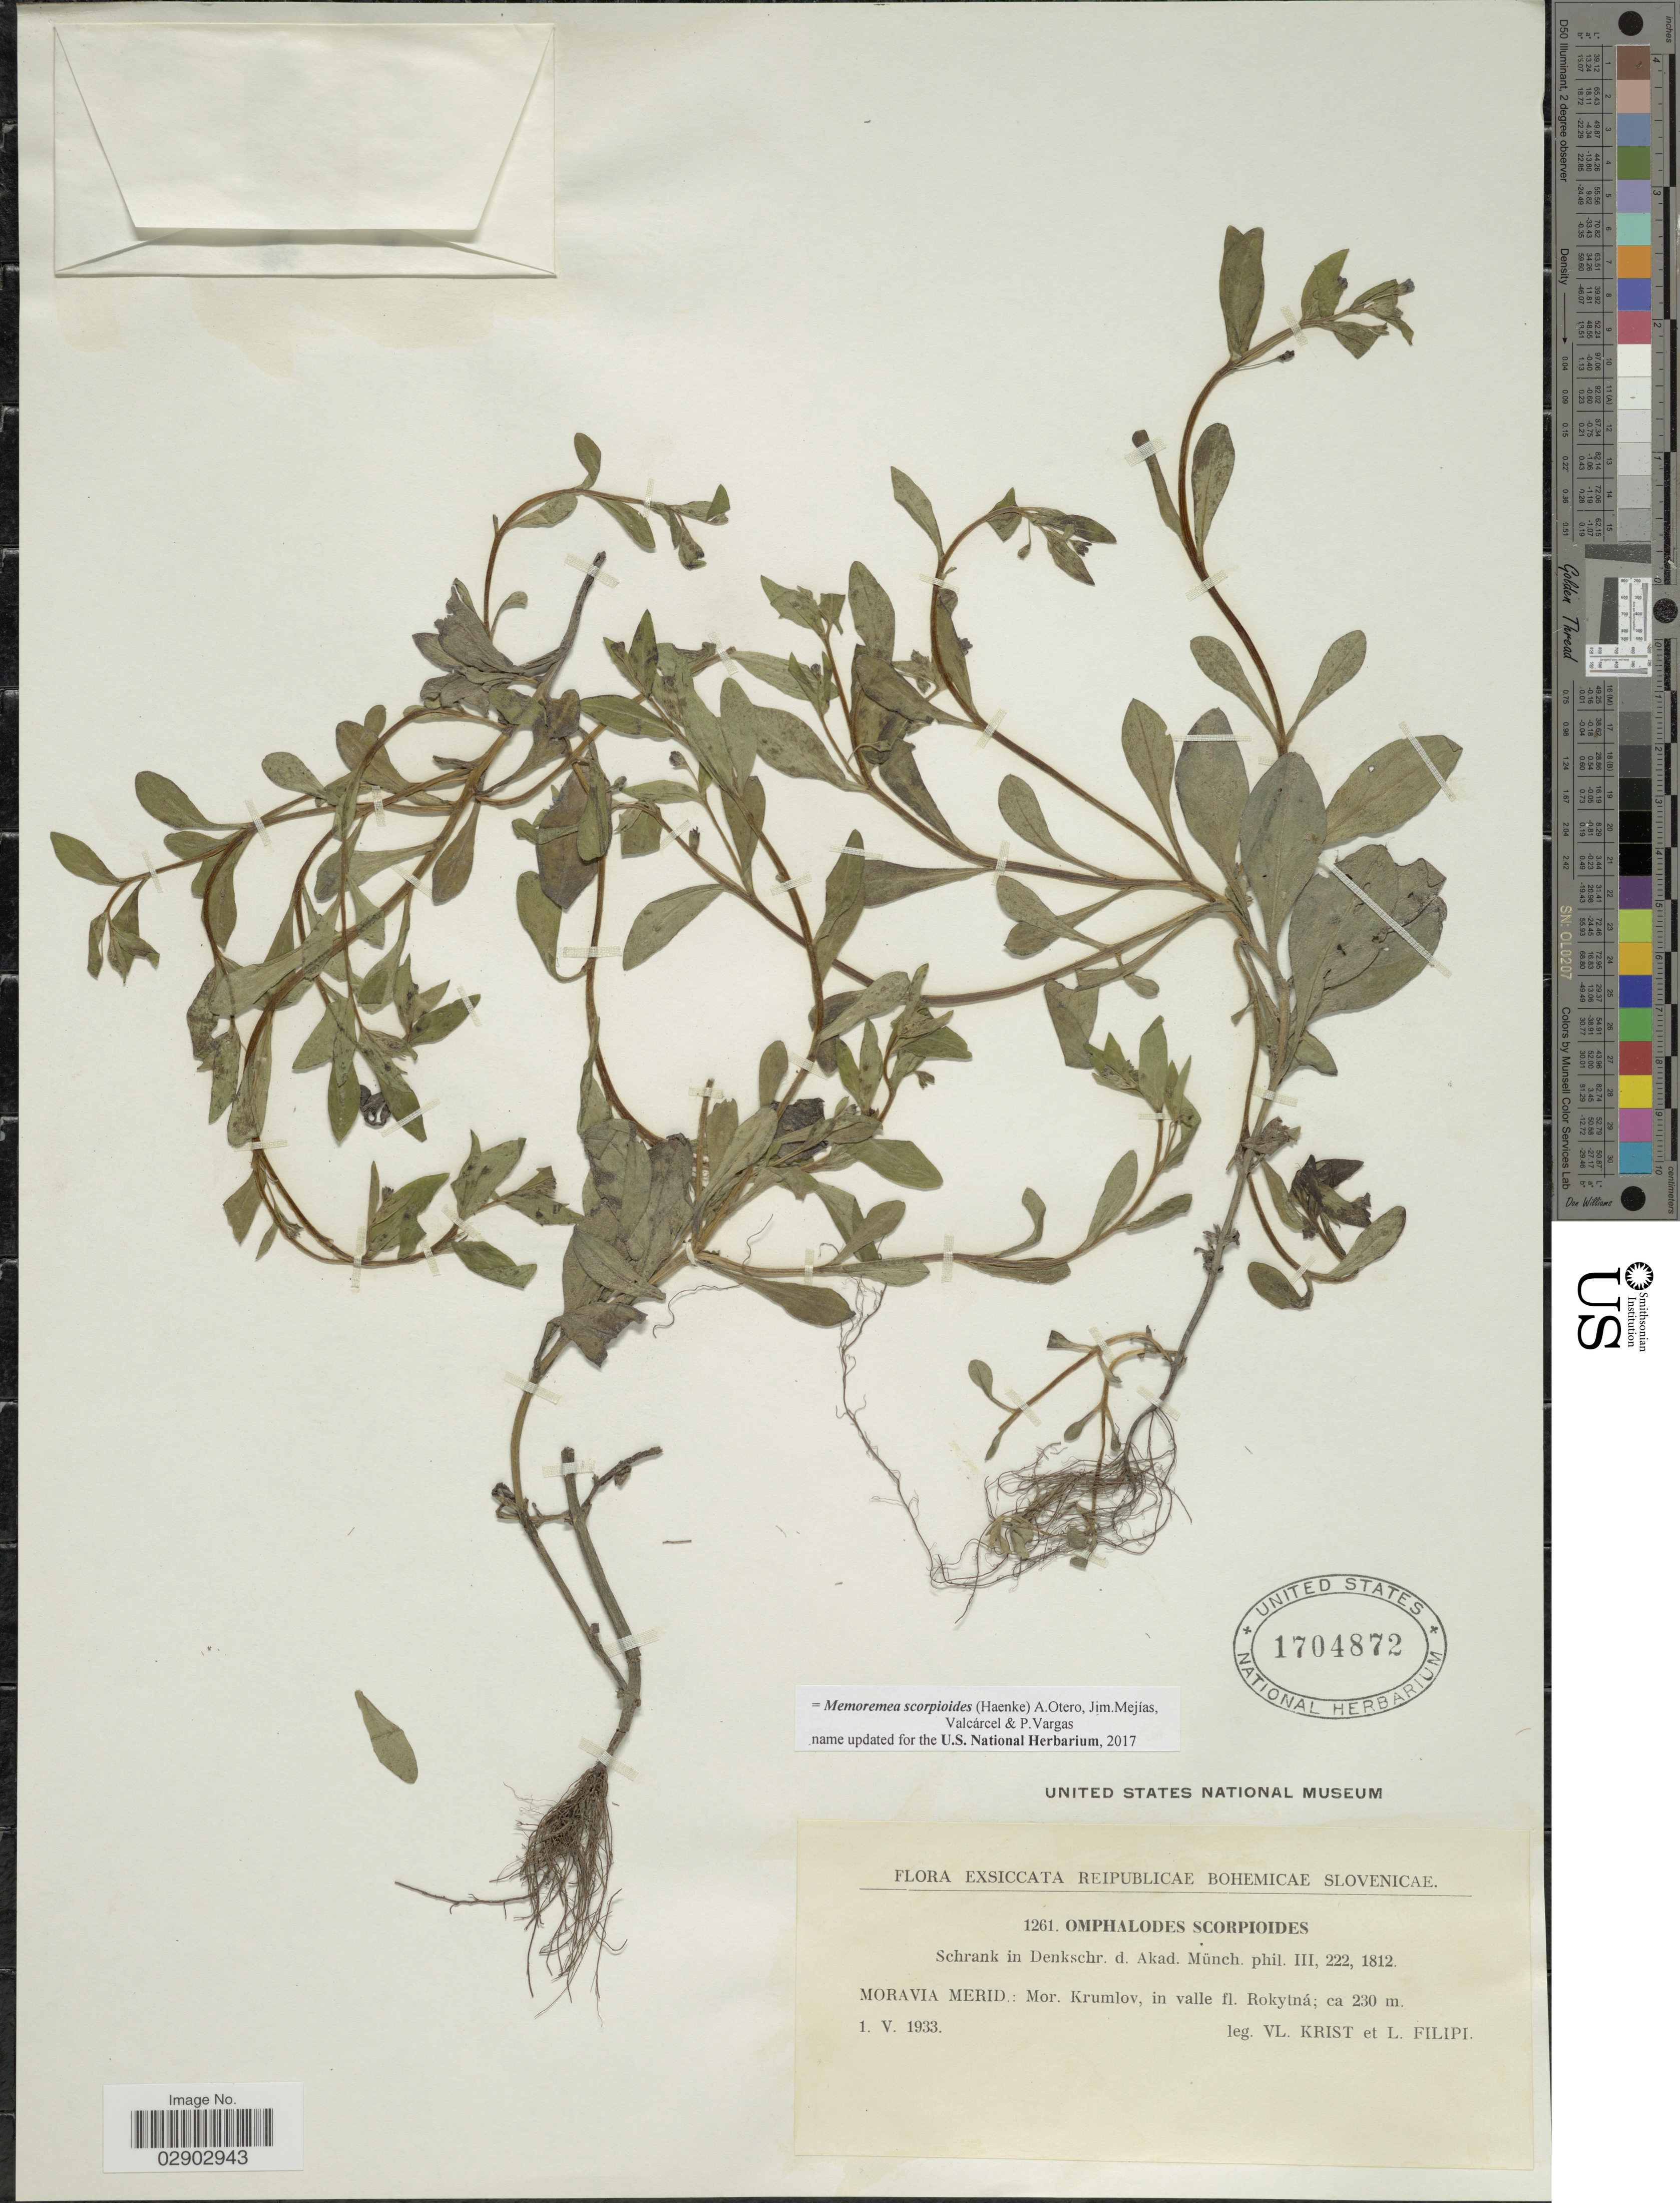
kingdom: Plantae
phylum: Tracheophyta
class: Magnoliopsida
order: Boraginales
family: Boraginaceae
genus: Memoremea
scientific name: Memoremea scorpioides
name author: (Haenke) A.Otero et al.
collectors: V. Krist & L. Filipi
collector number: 1261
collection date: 1933-05-01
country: Slovenia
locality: Reipublicae Bohemicae Slovenicae. Moravia Merid.: Mor. Krumlov, in valle fl. Rokytná.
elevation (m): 230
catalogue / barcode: US 1704872